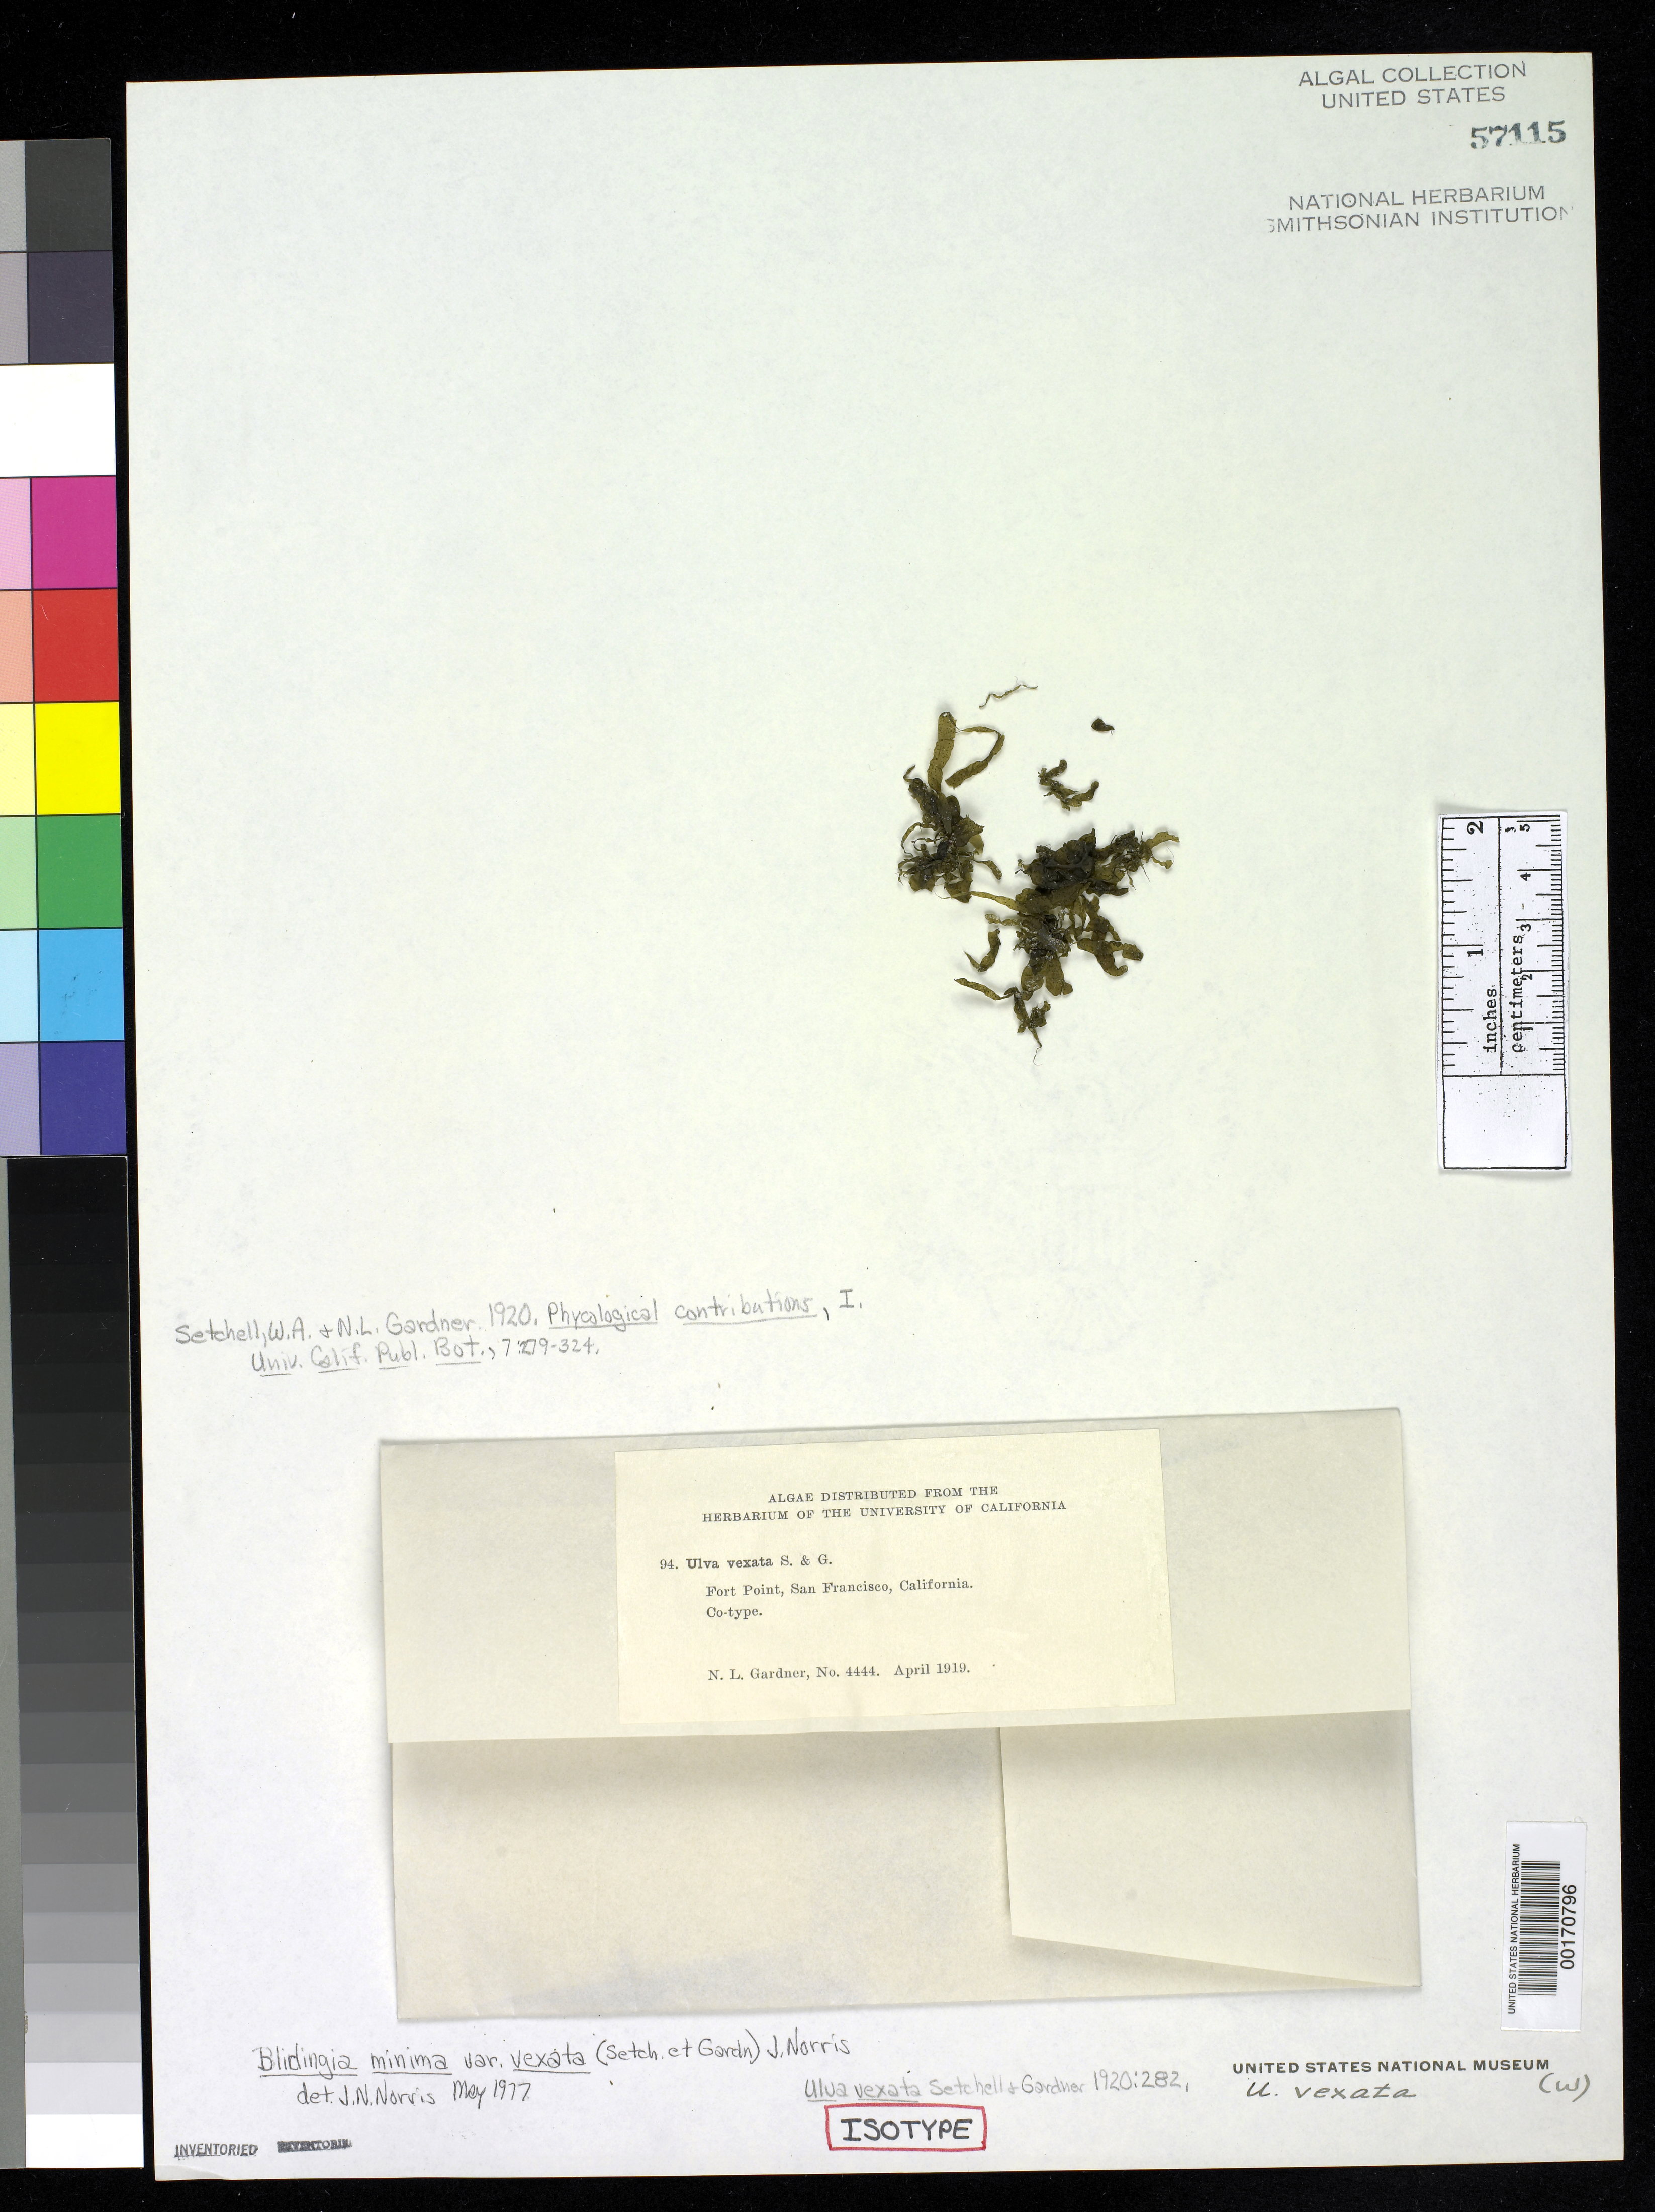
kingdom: Plantae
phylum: Chlorophyta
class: Ulvophyceae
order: Ulvales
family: Ulvaceae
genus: Ulva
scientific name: Ulva vexata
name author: Setch. & N.L. Gardner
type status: Isotype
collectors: N. Gardner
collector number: NLG 4444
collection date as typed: Apr 1919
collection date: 1919-04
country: United States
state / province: California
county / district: San Francisco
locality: San Francisco, Fort Point.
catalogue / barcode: US 57115